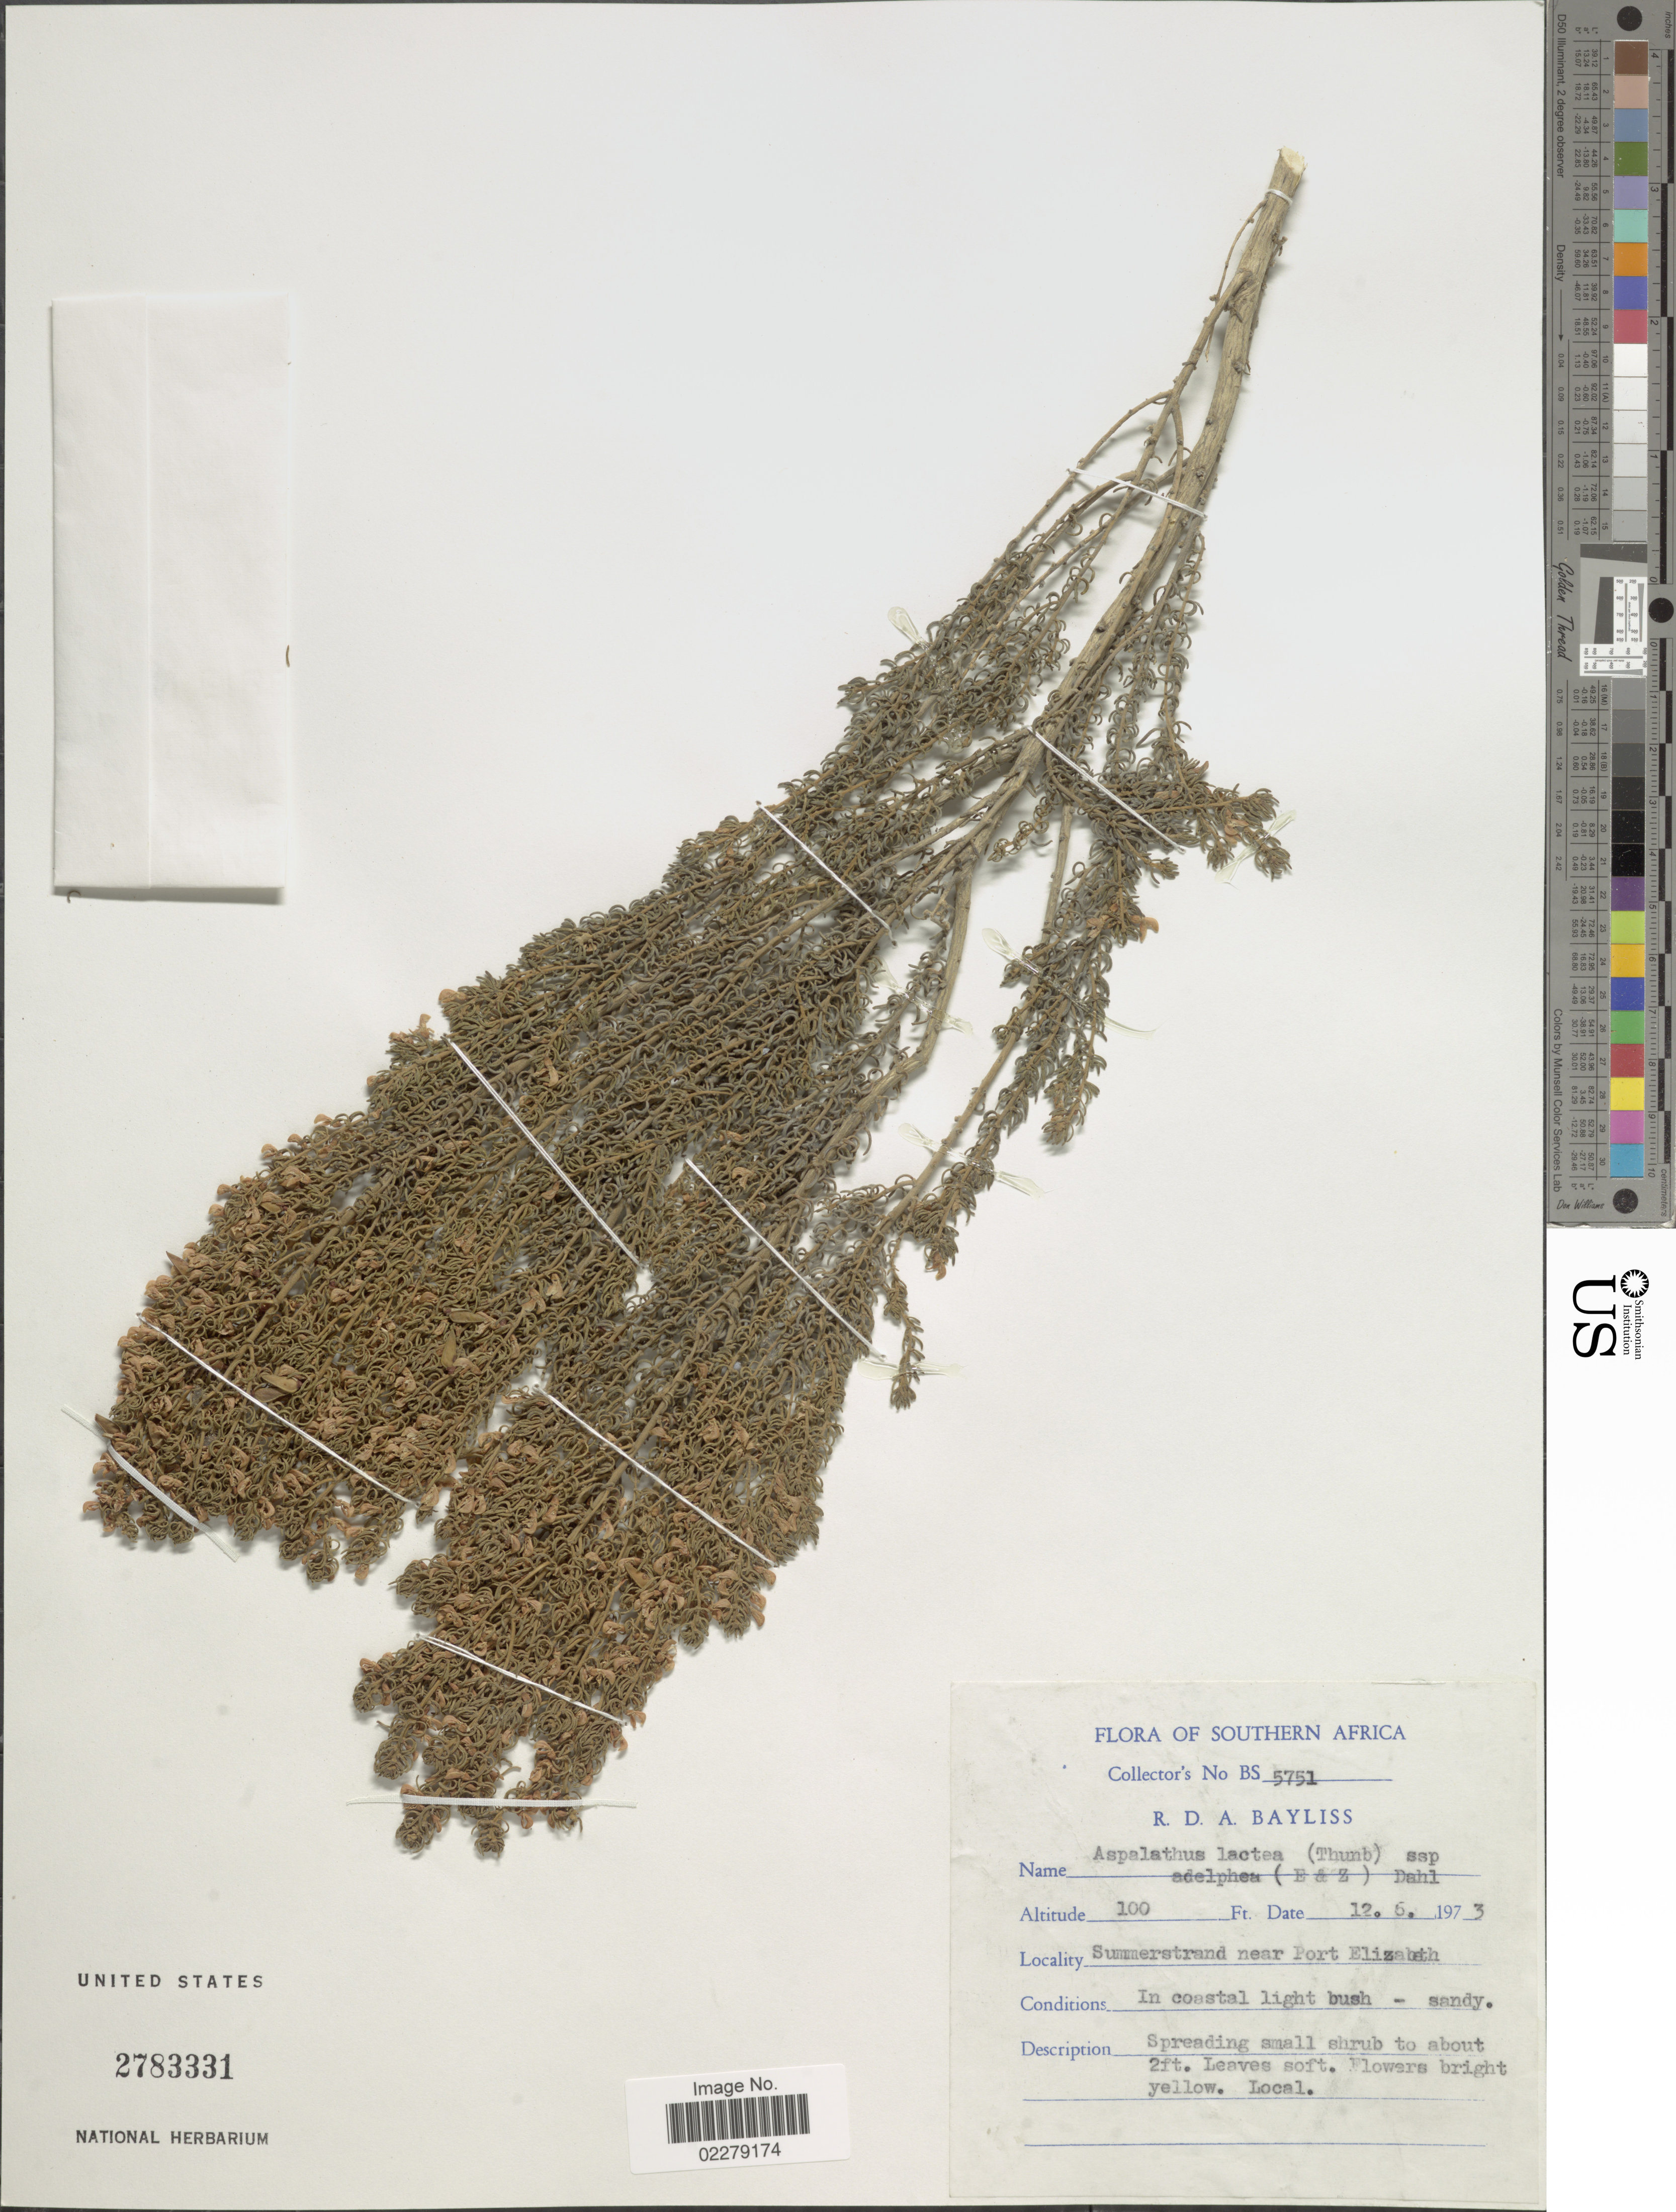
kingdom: Plantae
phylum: Tracheophyta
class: Magnoliopsida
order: Fabales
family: Fabaceae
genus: Aspalathus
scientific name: Aspalathus lactea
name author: Thunb.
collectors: R. Bayliss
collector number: BS5751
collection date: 1973-06-12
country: South Africa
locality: Southern Africa. Summerstrand near Port Elizabeth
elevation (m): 30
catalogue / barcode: US 2783331